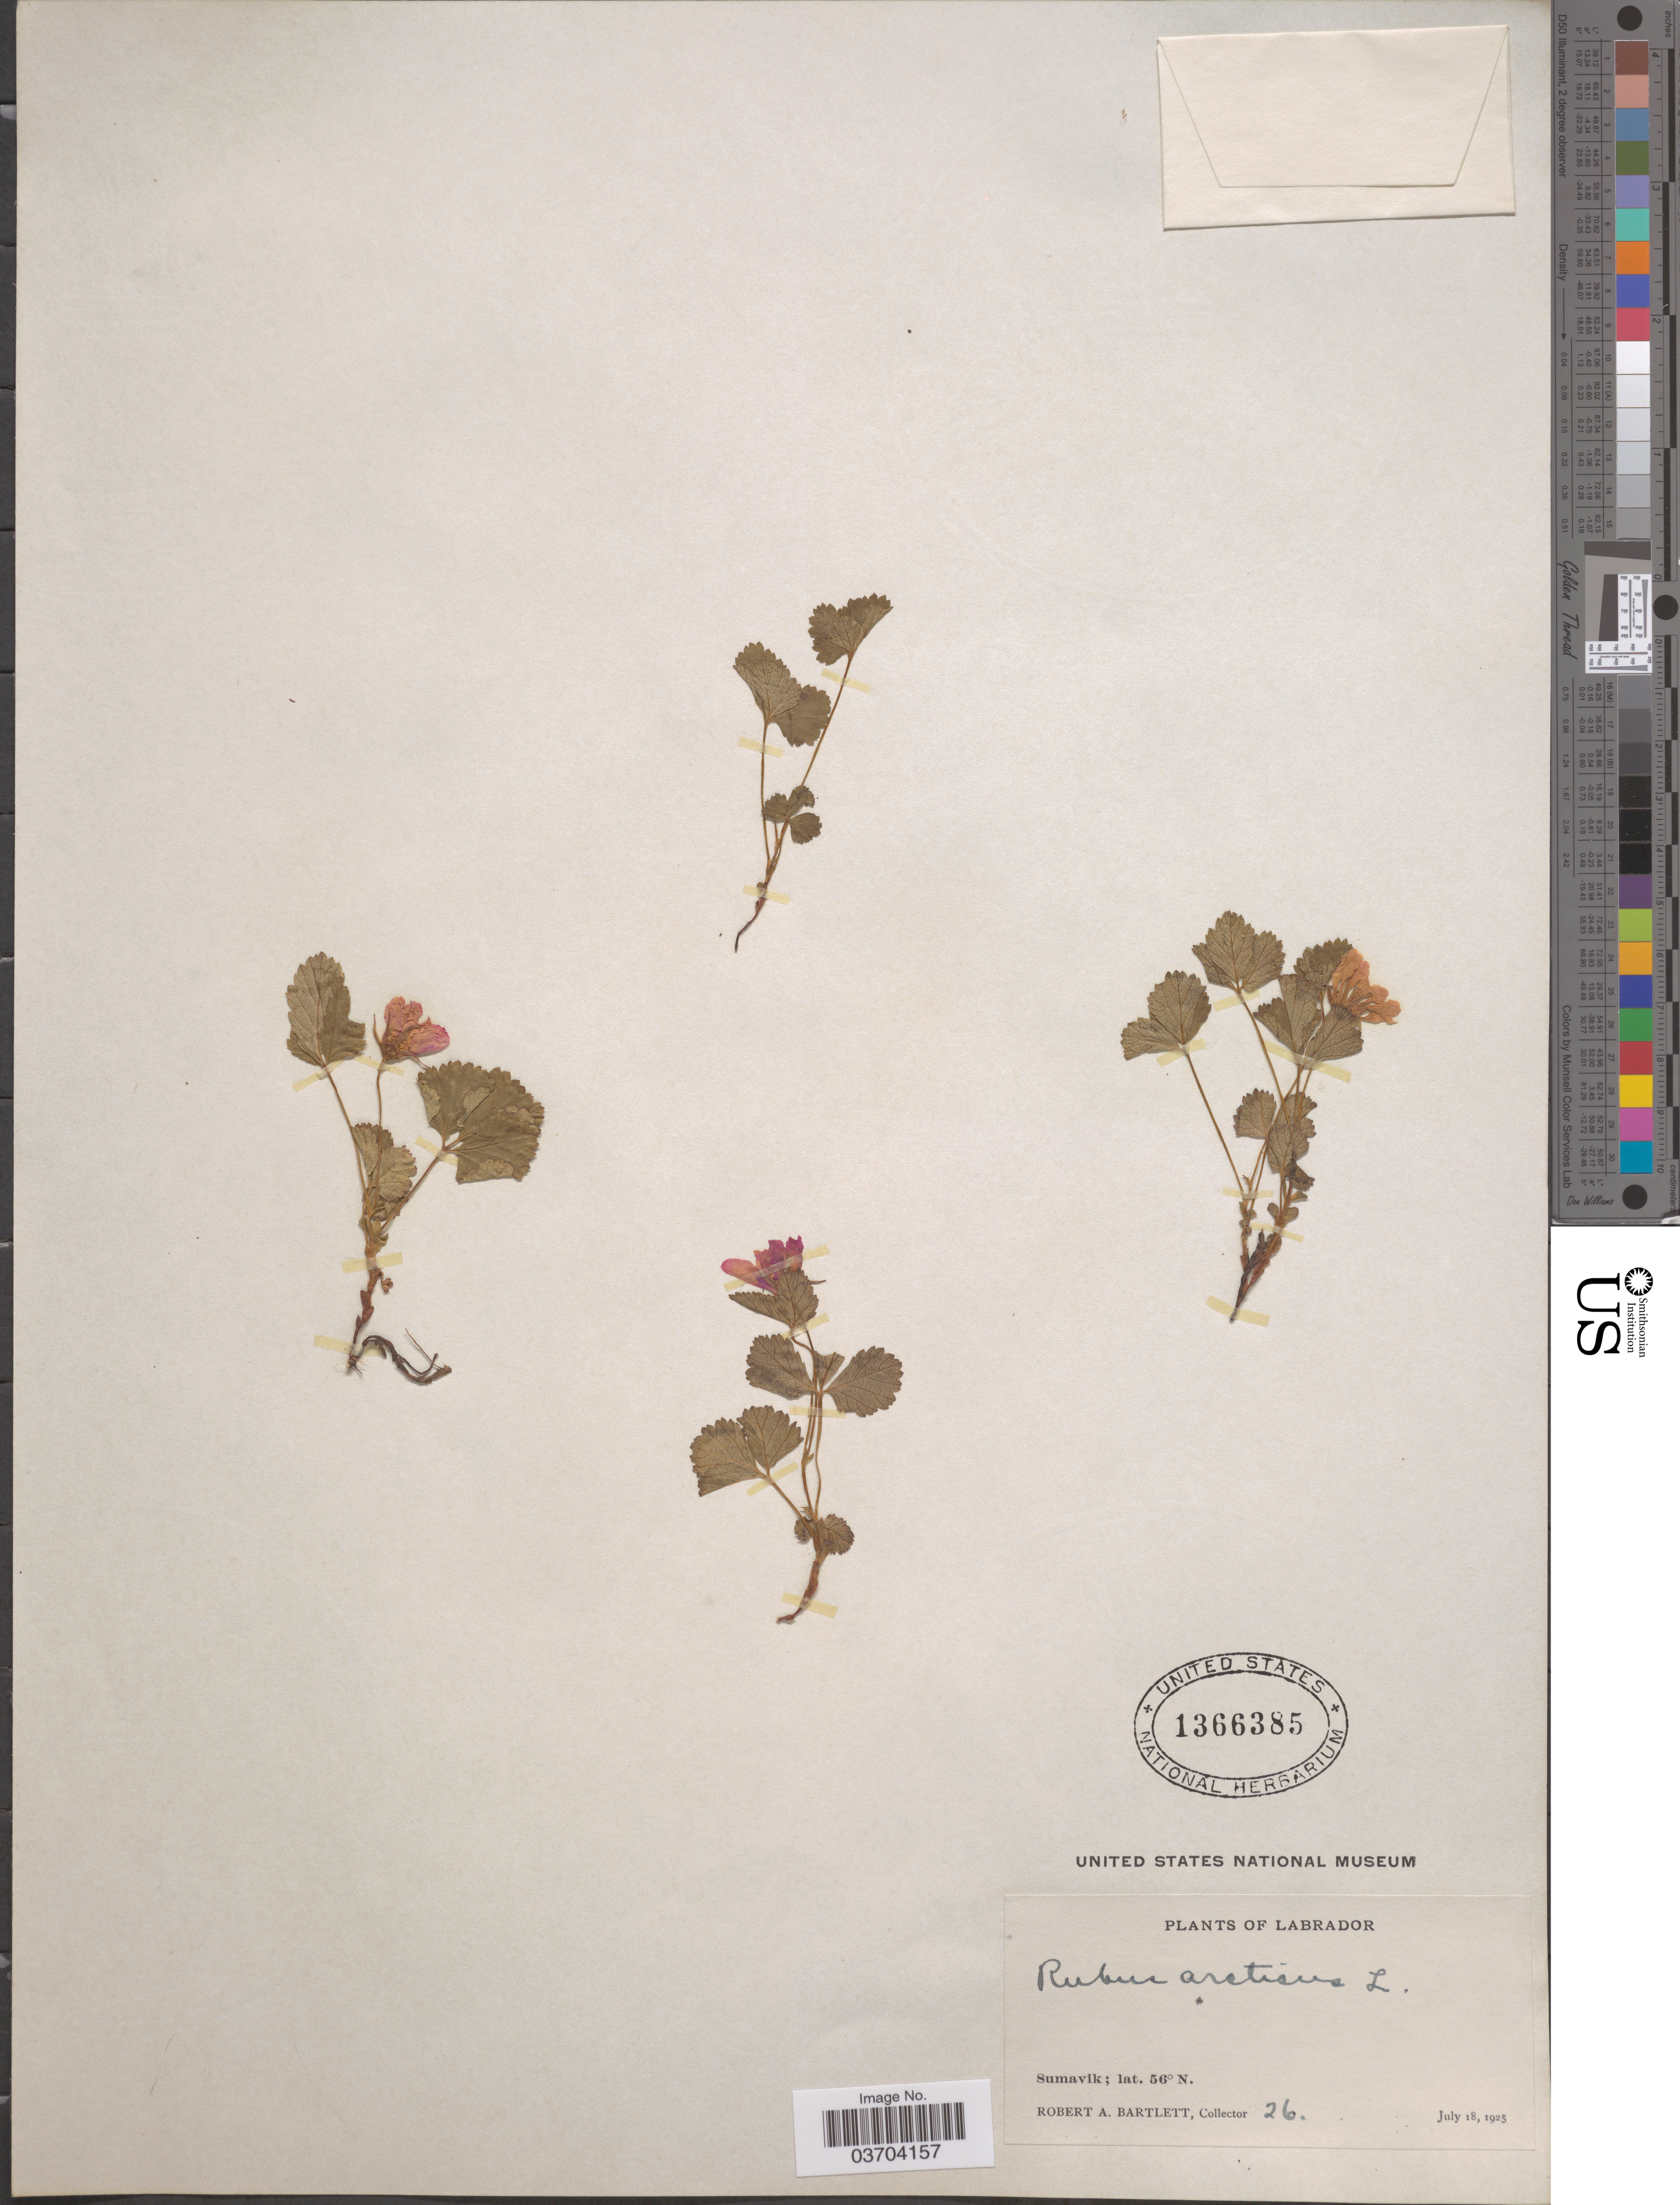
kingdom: Plantae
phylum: Tracheophyta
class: Magnoliopsida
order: Rosales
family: Rosaceae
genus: Rubus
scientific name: Rubus arcticus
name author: L.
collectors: R. A. Bartlett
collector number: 26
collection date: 1925-07-18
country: Canada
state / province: Newfoundland and Labrador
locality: Labrador. Sumavik.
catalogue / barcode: US 1366385